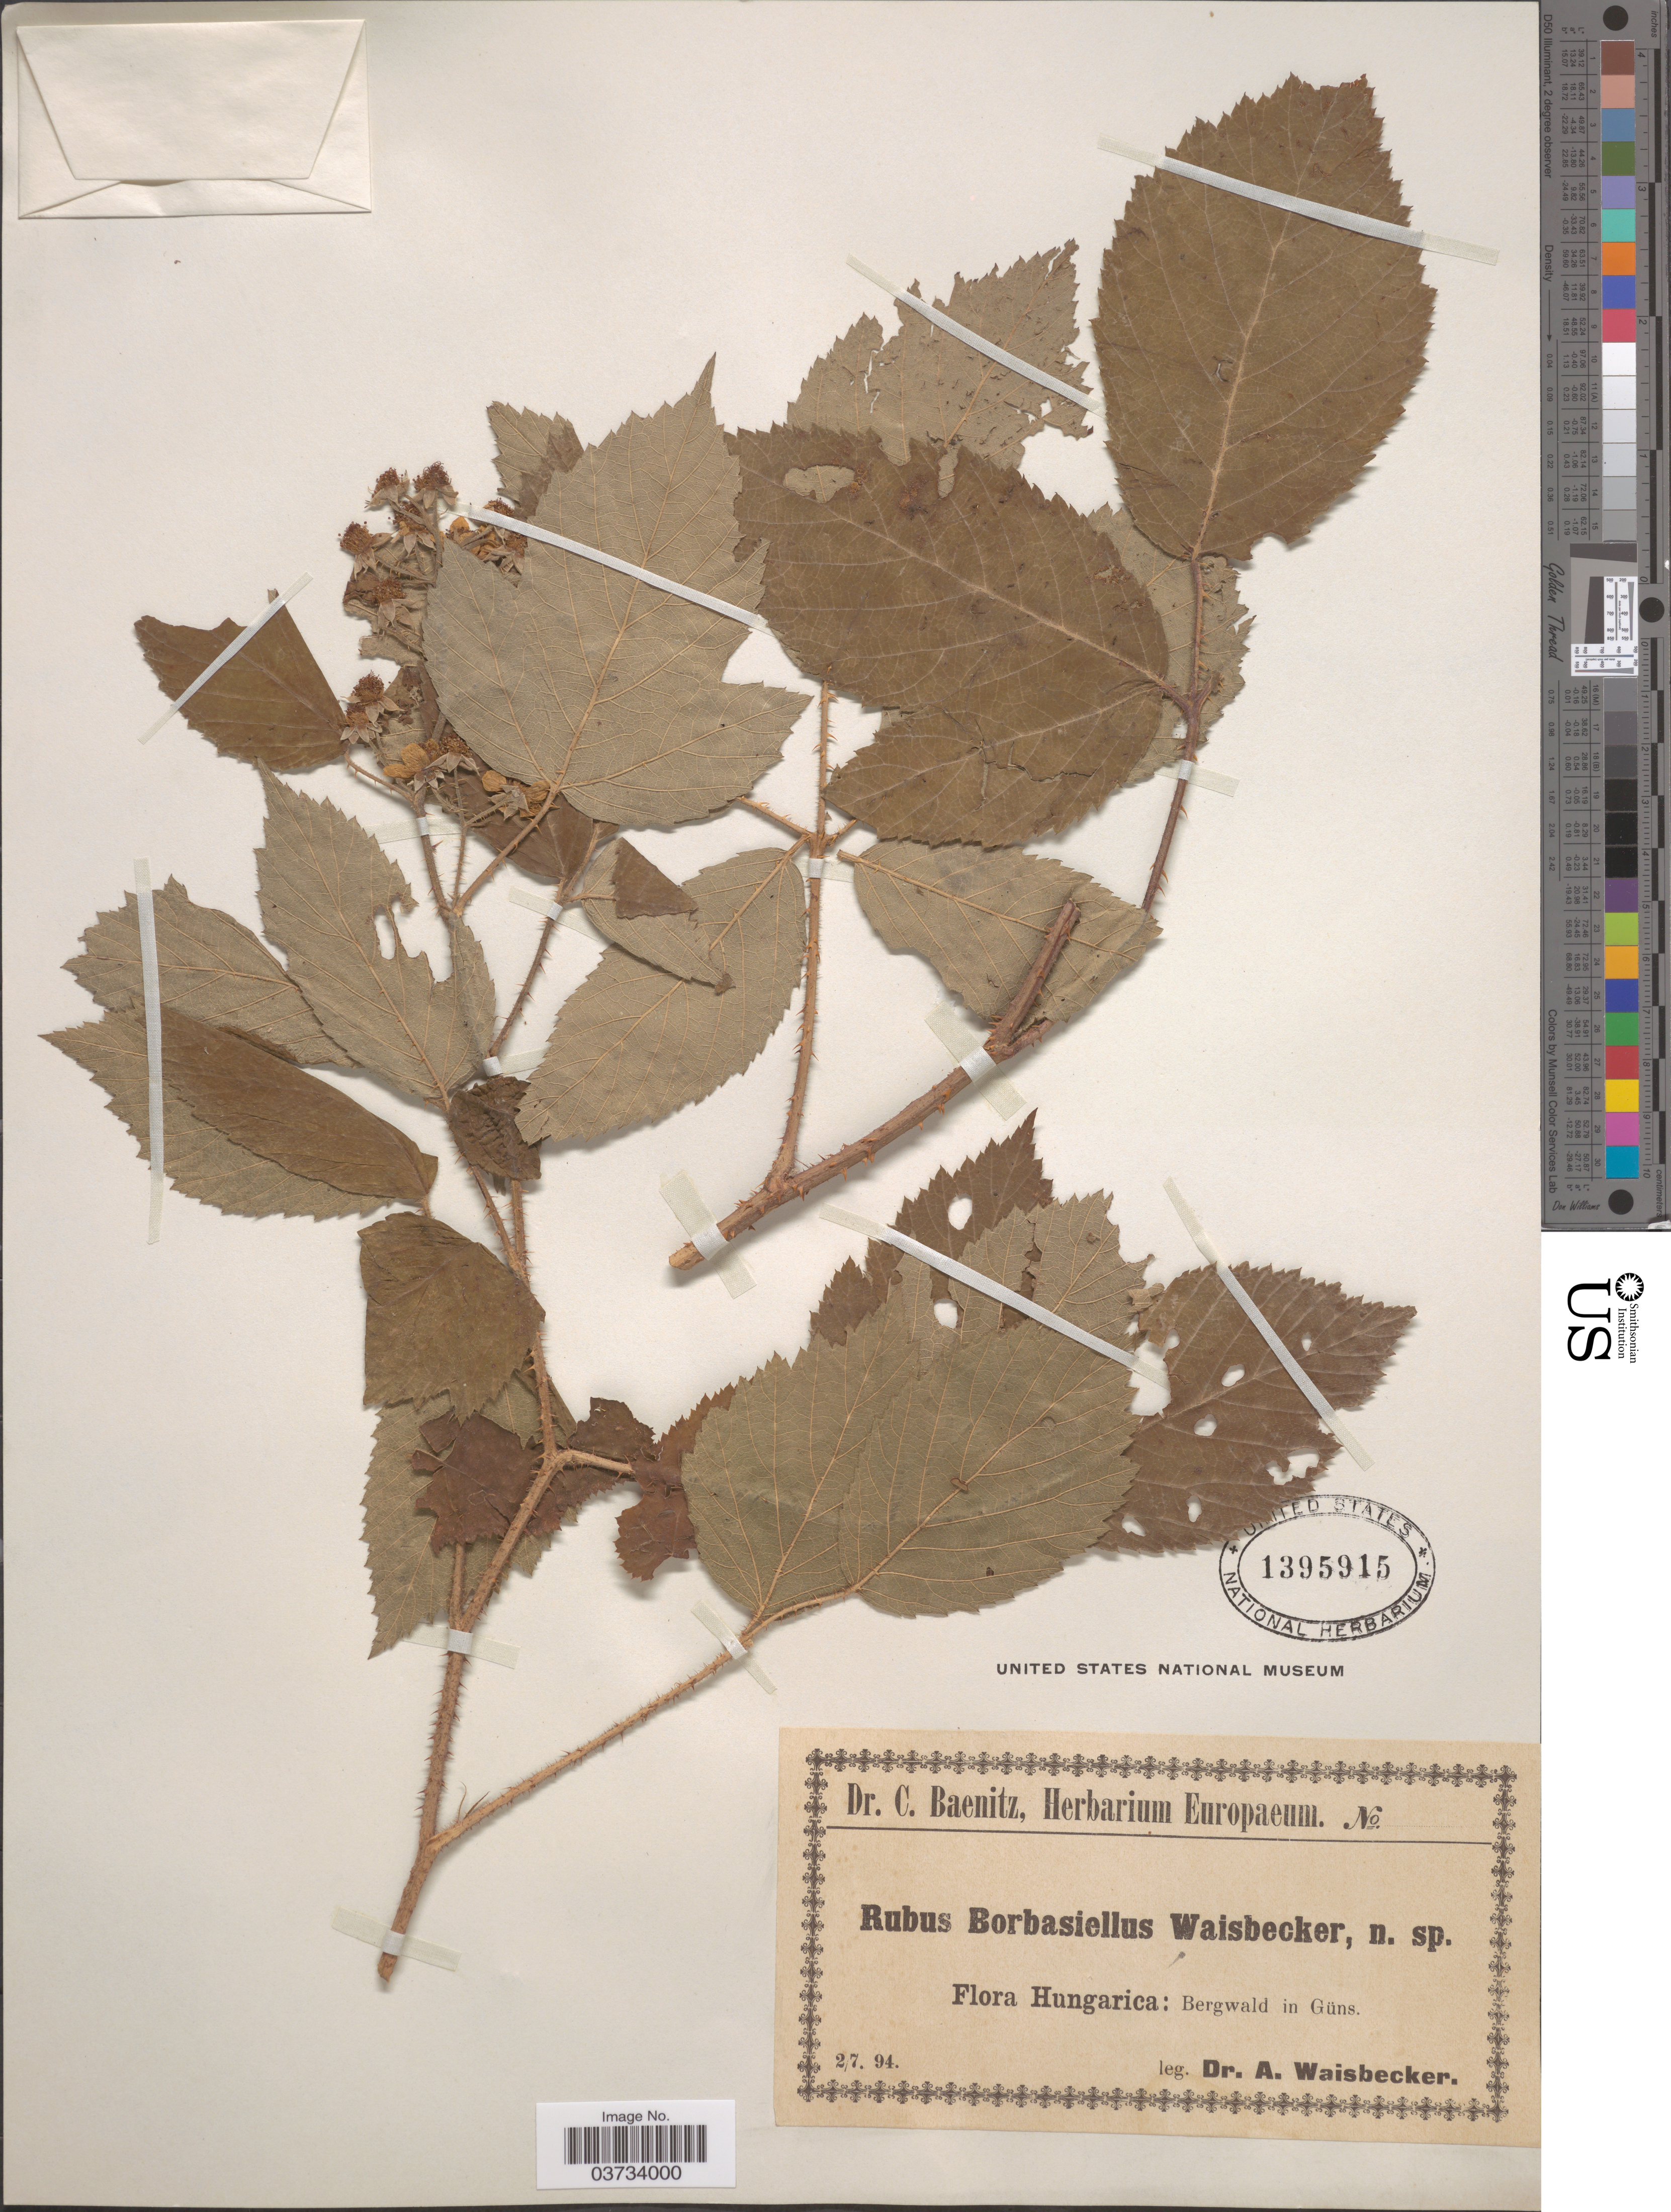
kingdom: Plantae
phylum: Tracheophyta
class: Magnoliopsida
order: Rosales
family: Rosaceae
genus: Rubus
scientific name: Rubus borbasiellus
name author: Waisb.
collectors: A. Waisbecker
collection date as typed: Transcribed d/m/y: 2/7/94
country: Hungary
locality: Bergwald in Güns.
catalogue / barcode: US 1395915